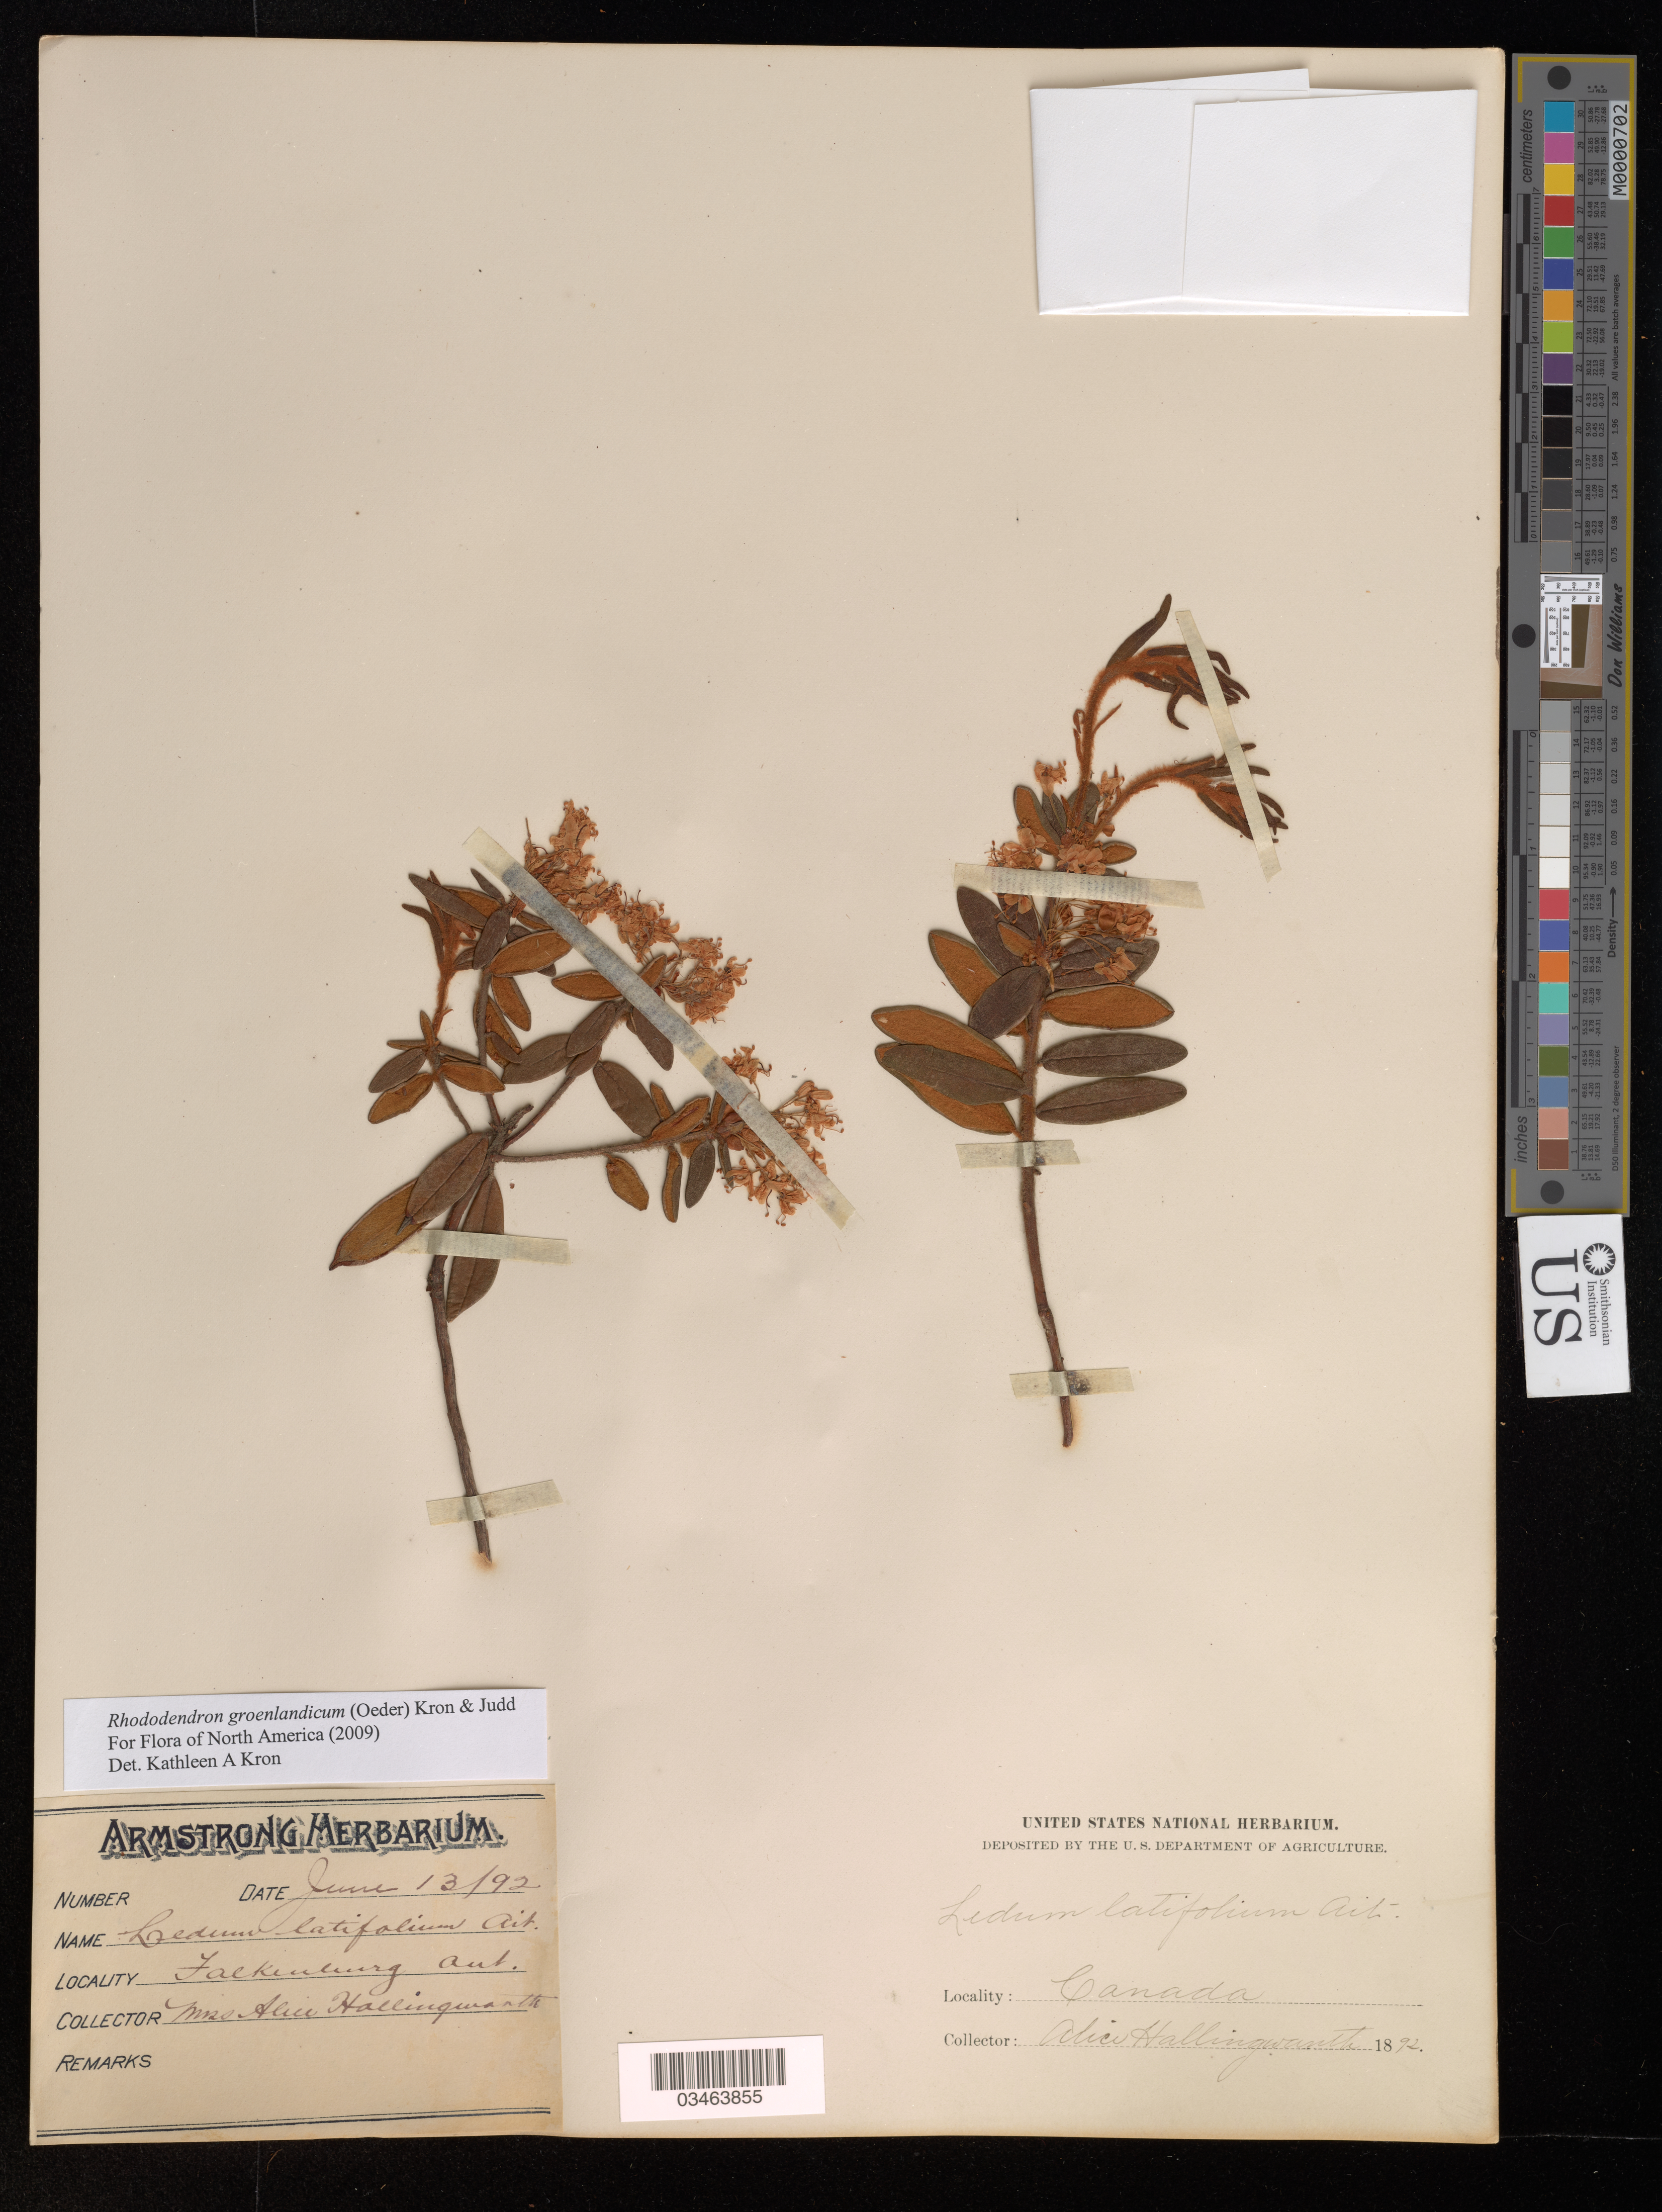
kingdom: Plantae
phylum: Tracheophyta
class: Magnoliopsida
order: Ericales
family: Ericaceae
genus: Rhododendron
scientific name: Rhododendron groenlandicum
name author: (Oeder) Kron & Judd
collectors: A. Hallingwanth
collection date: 1892-06-13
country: Canada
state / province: Ontario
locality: Falkenburg.